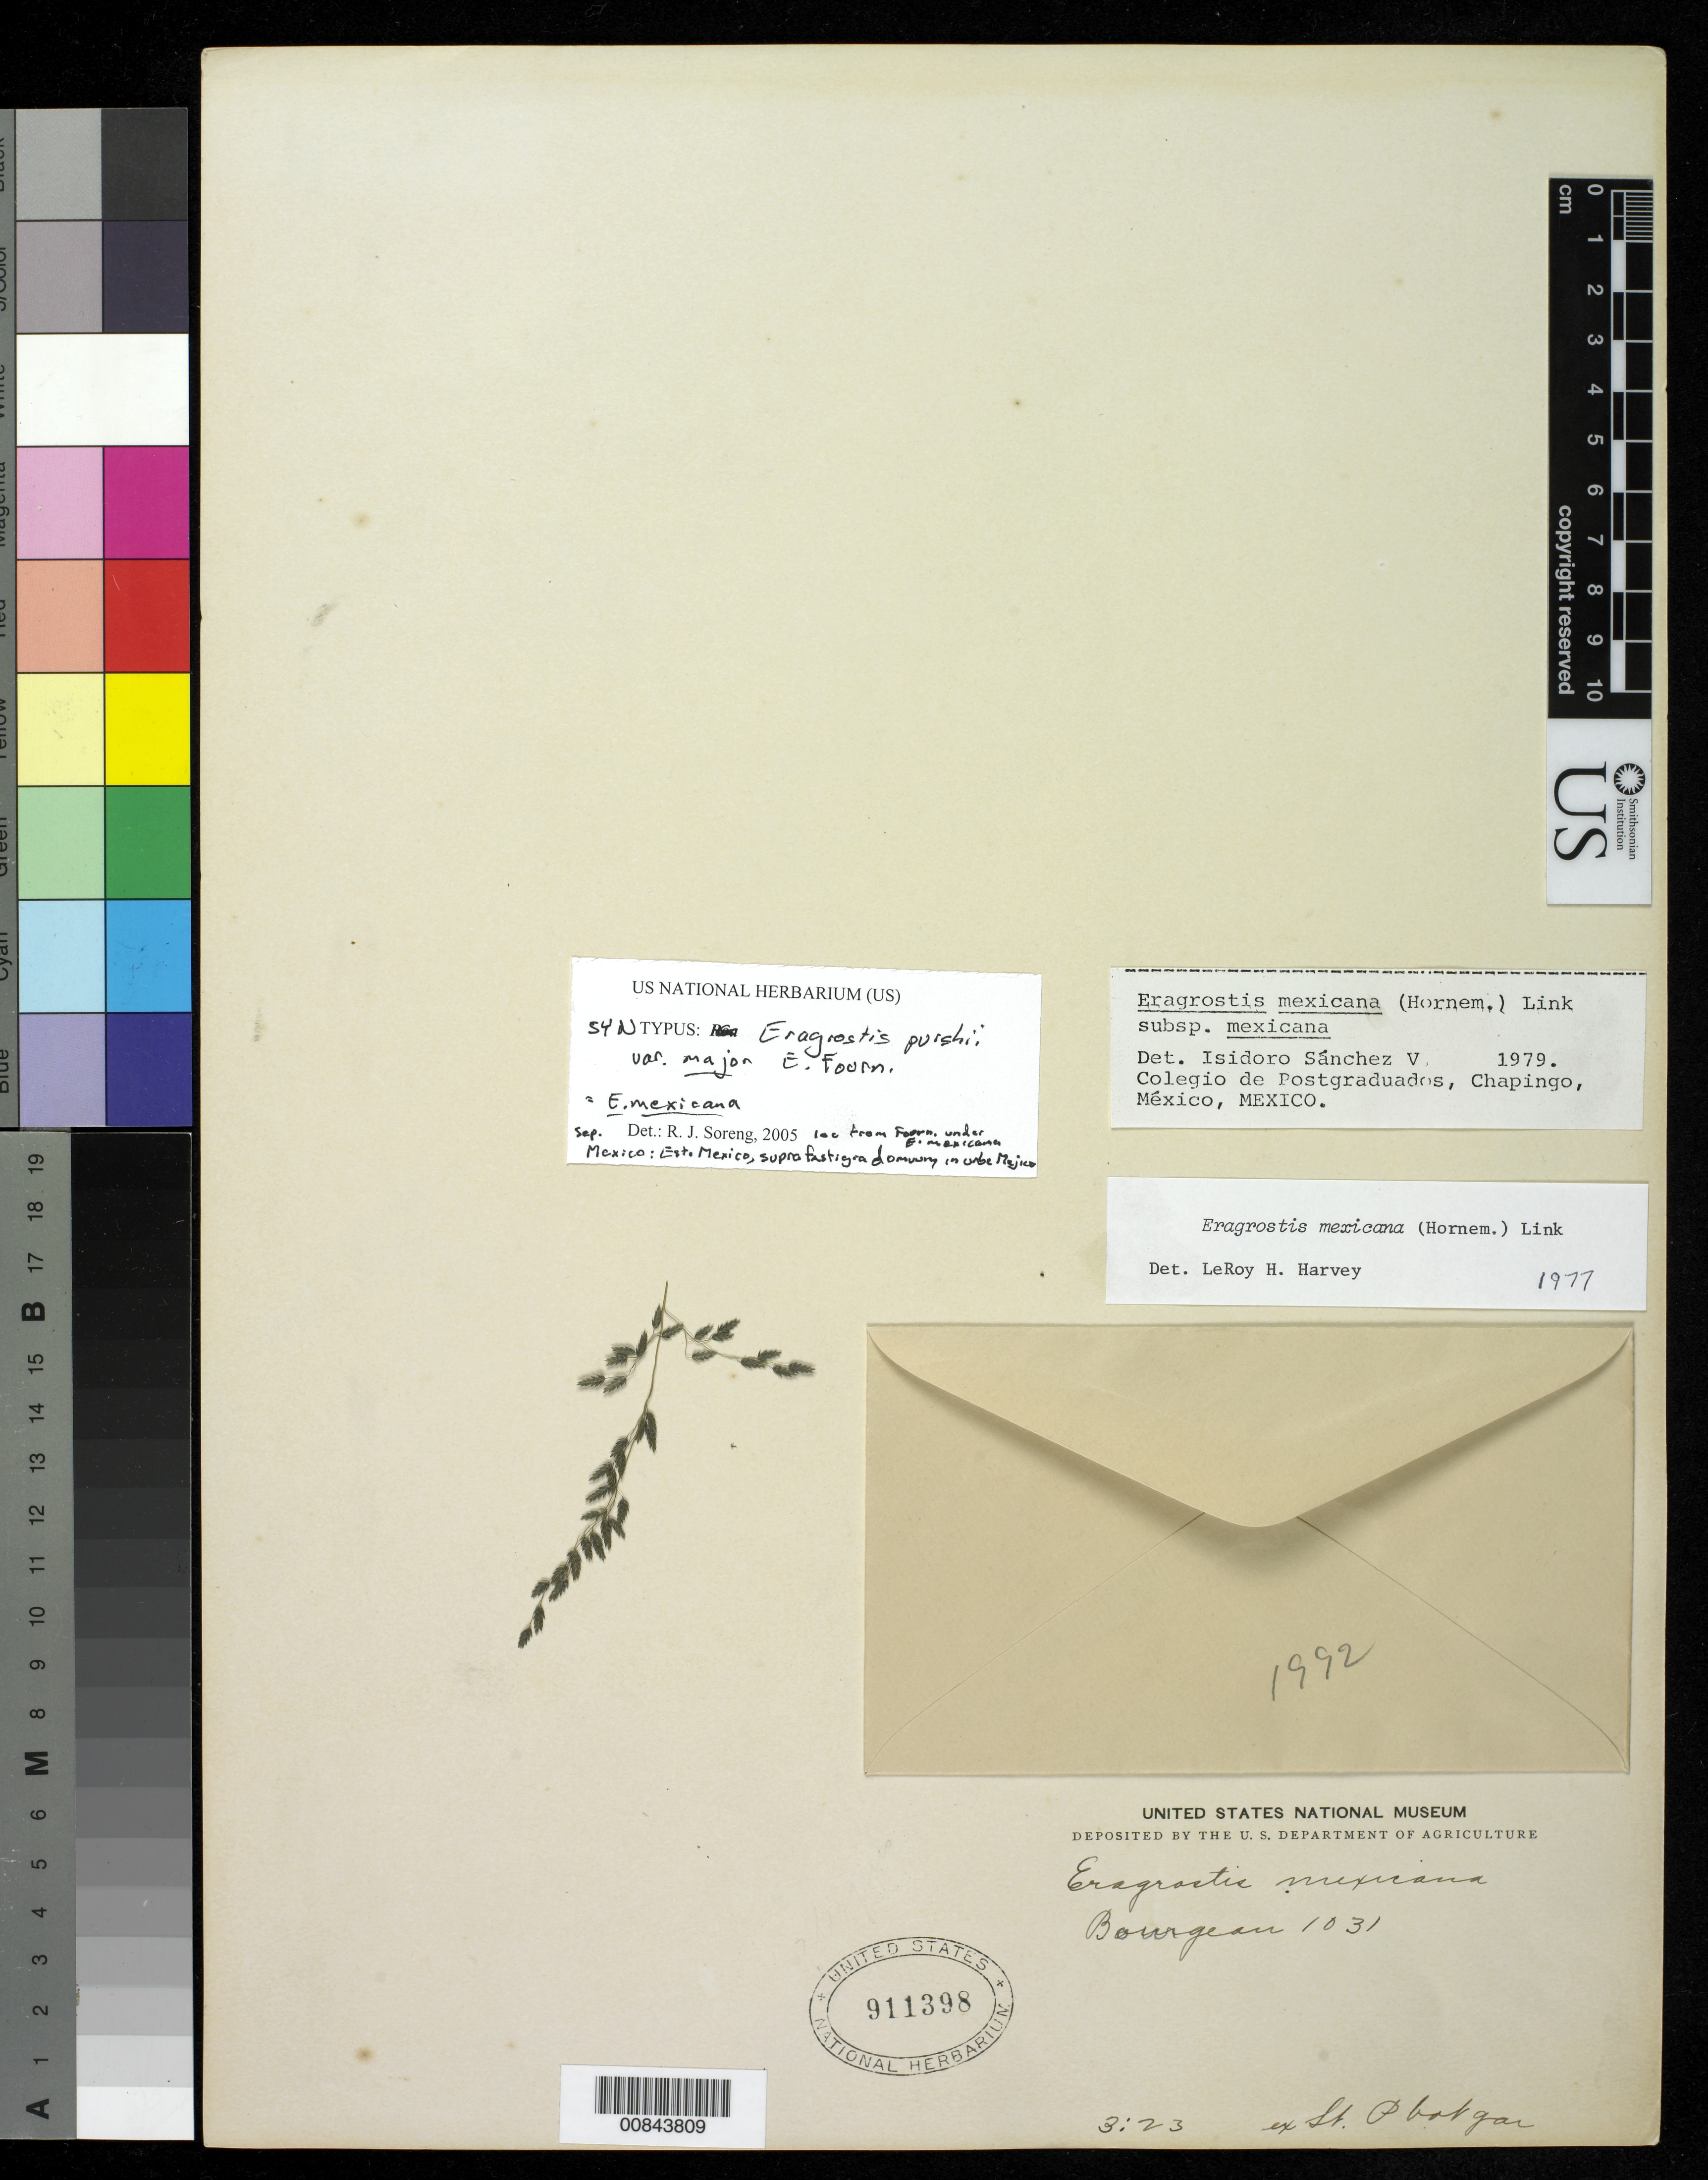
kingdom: Plantae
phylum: Tracheophyta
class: Liliopsida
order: Poales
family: Poaceae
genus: Eragrostis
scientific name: Eragrostis purshii var. major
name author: E. Fourn.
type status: Syntype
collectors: E. Bourgeau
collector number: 1031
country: Mexico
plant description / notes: Fragmentary material of type specimen ex herb. LE.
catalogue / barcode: US 911398